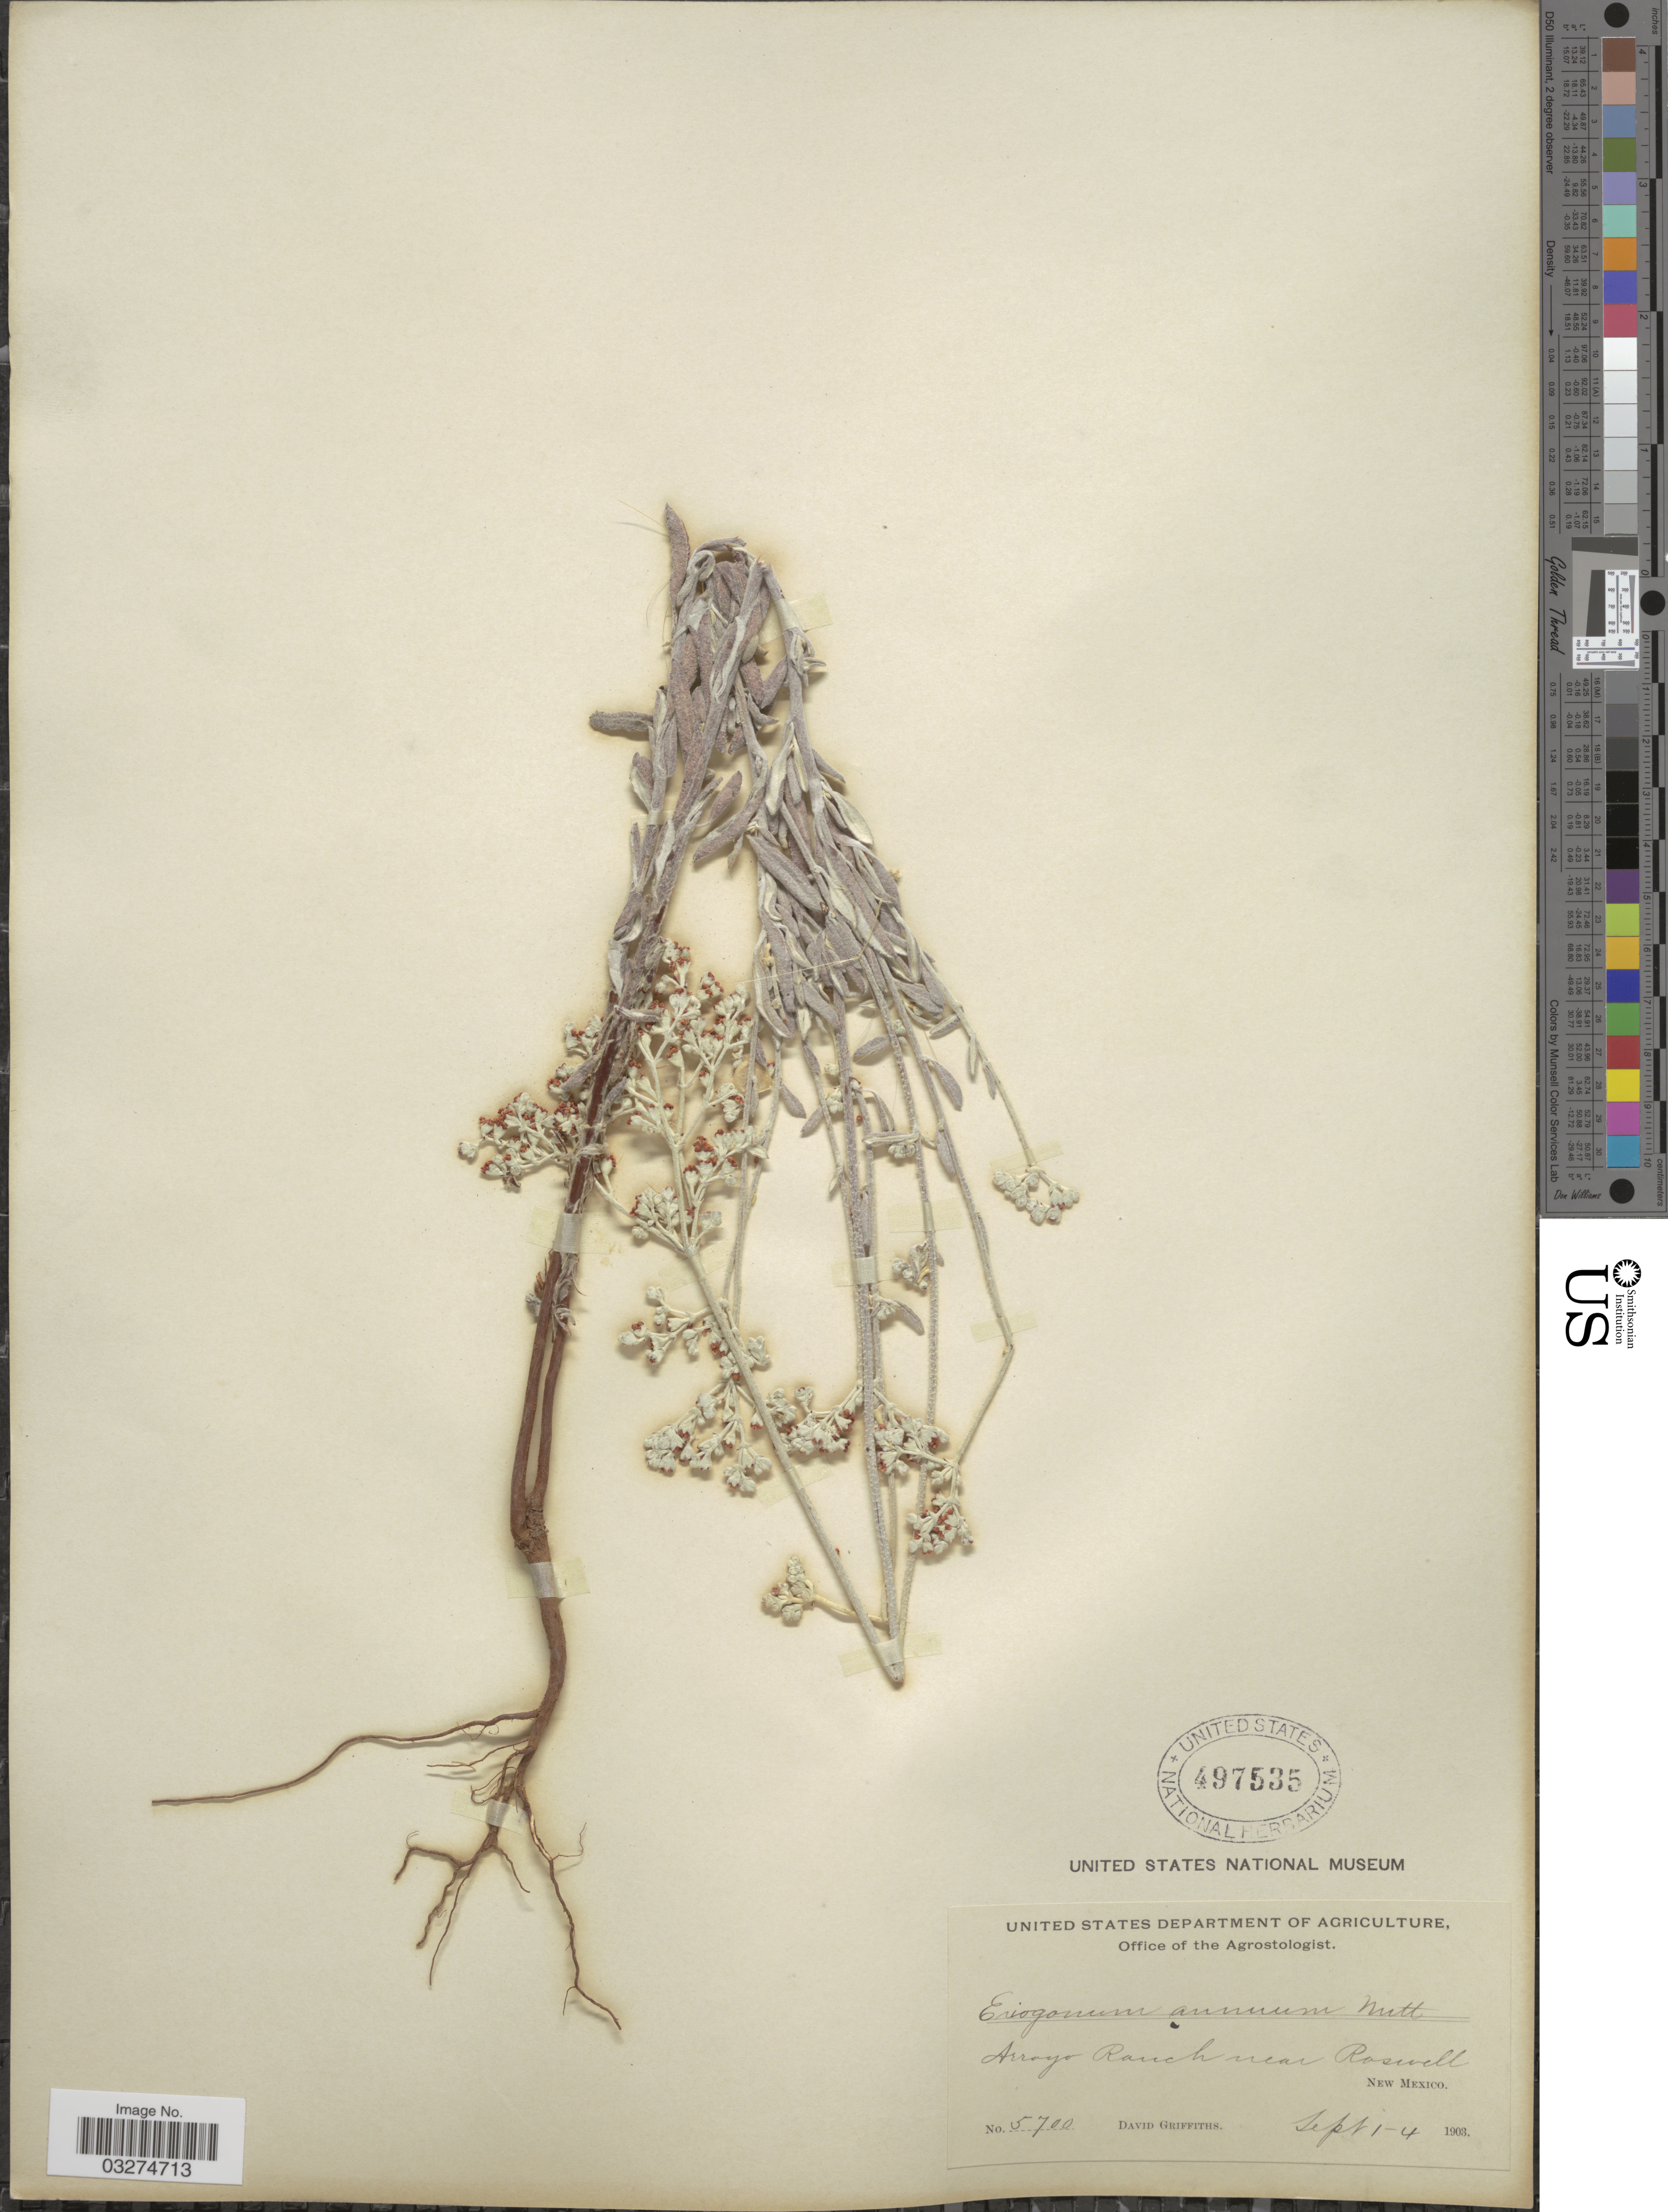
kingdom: Plantae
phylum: Tracheophyta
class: Magnoliopsida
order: Caryophyllales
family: Polygonaceae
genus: Eriogonum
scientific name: Eriogonum annuum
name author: Nutt.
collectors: D. Griffith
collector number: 5700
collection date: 1903-09-01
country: United States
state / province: New Mexico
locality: Arroyo Ranch near Roswell.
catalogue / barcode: US 497535